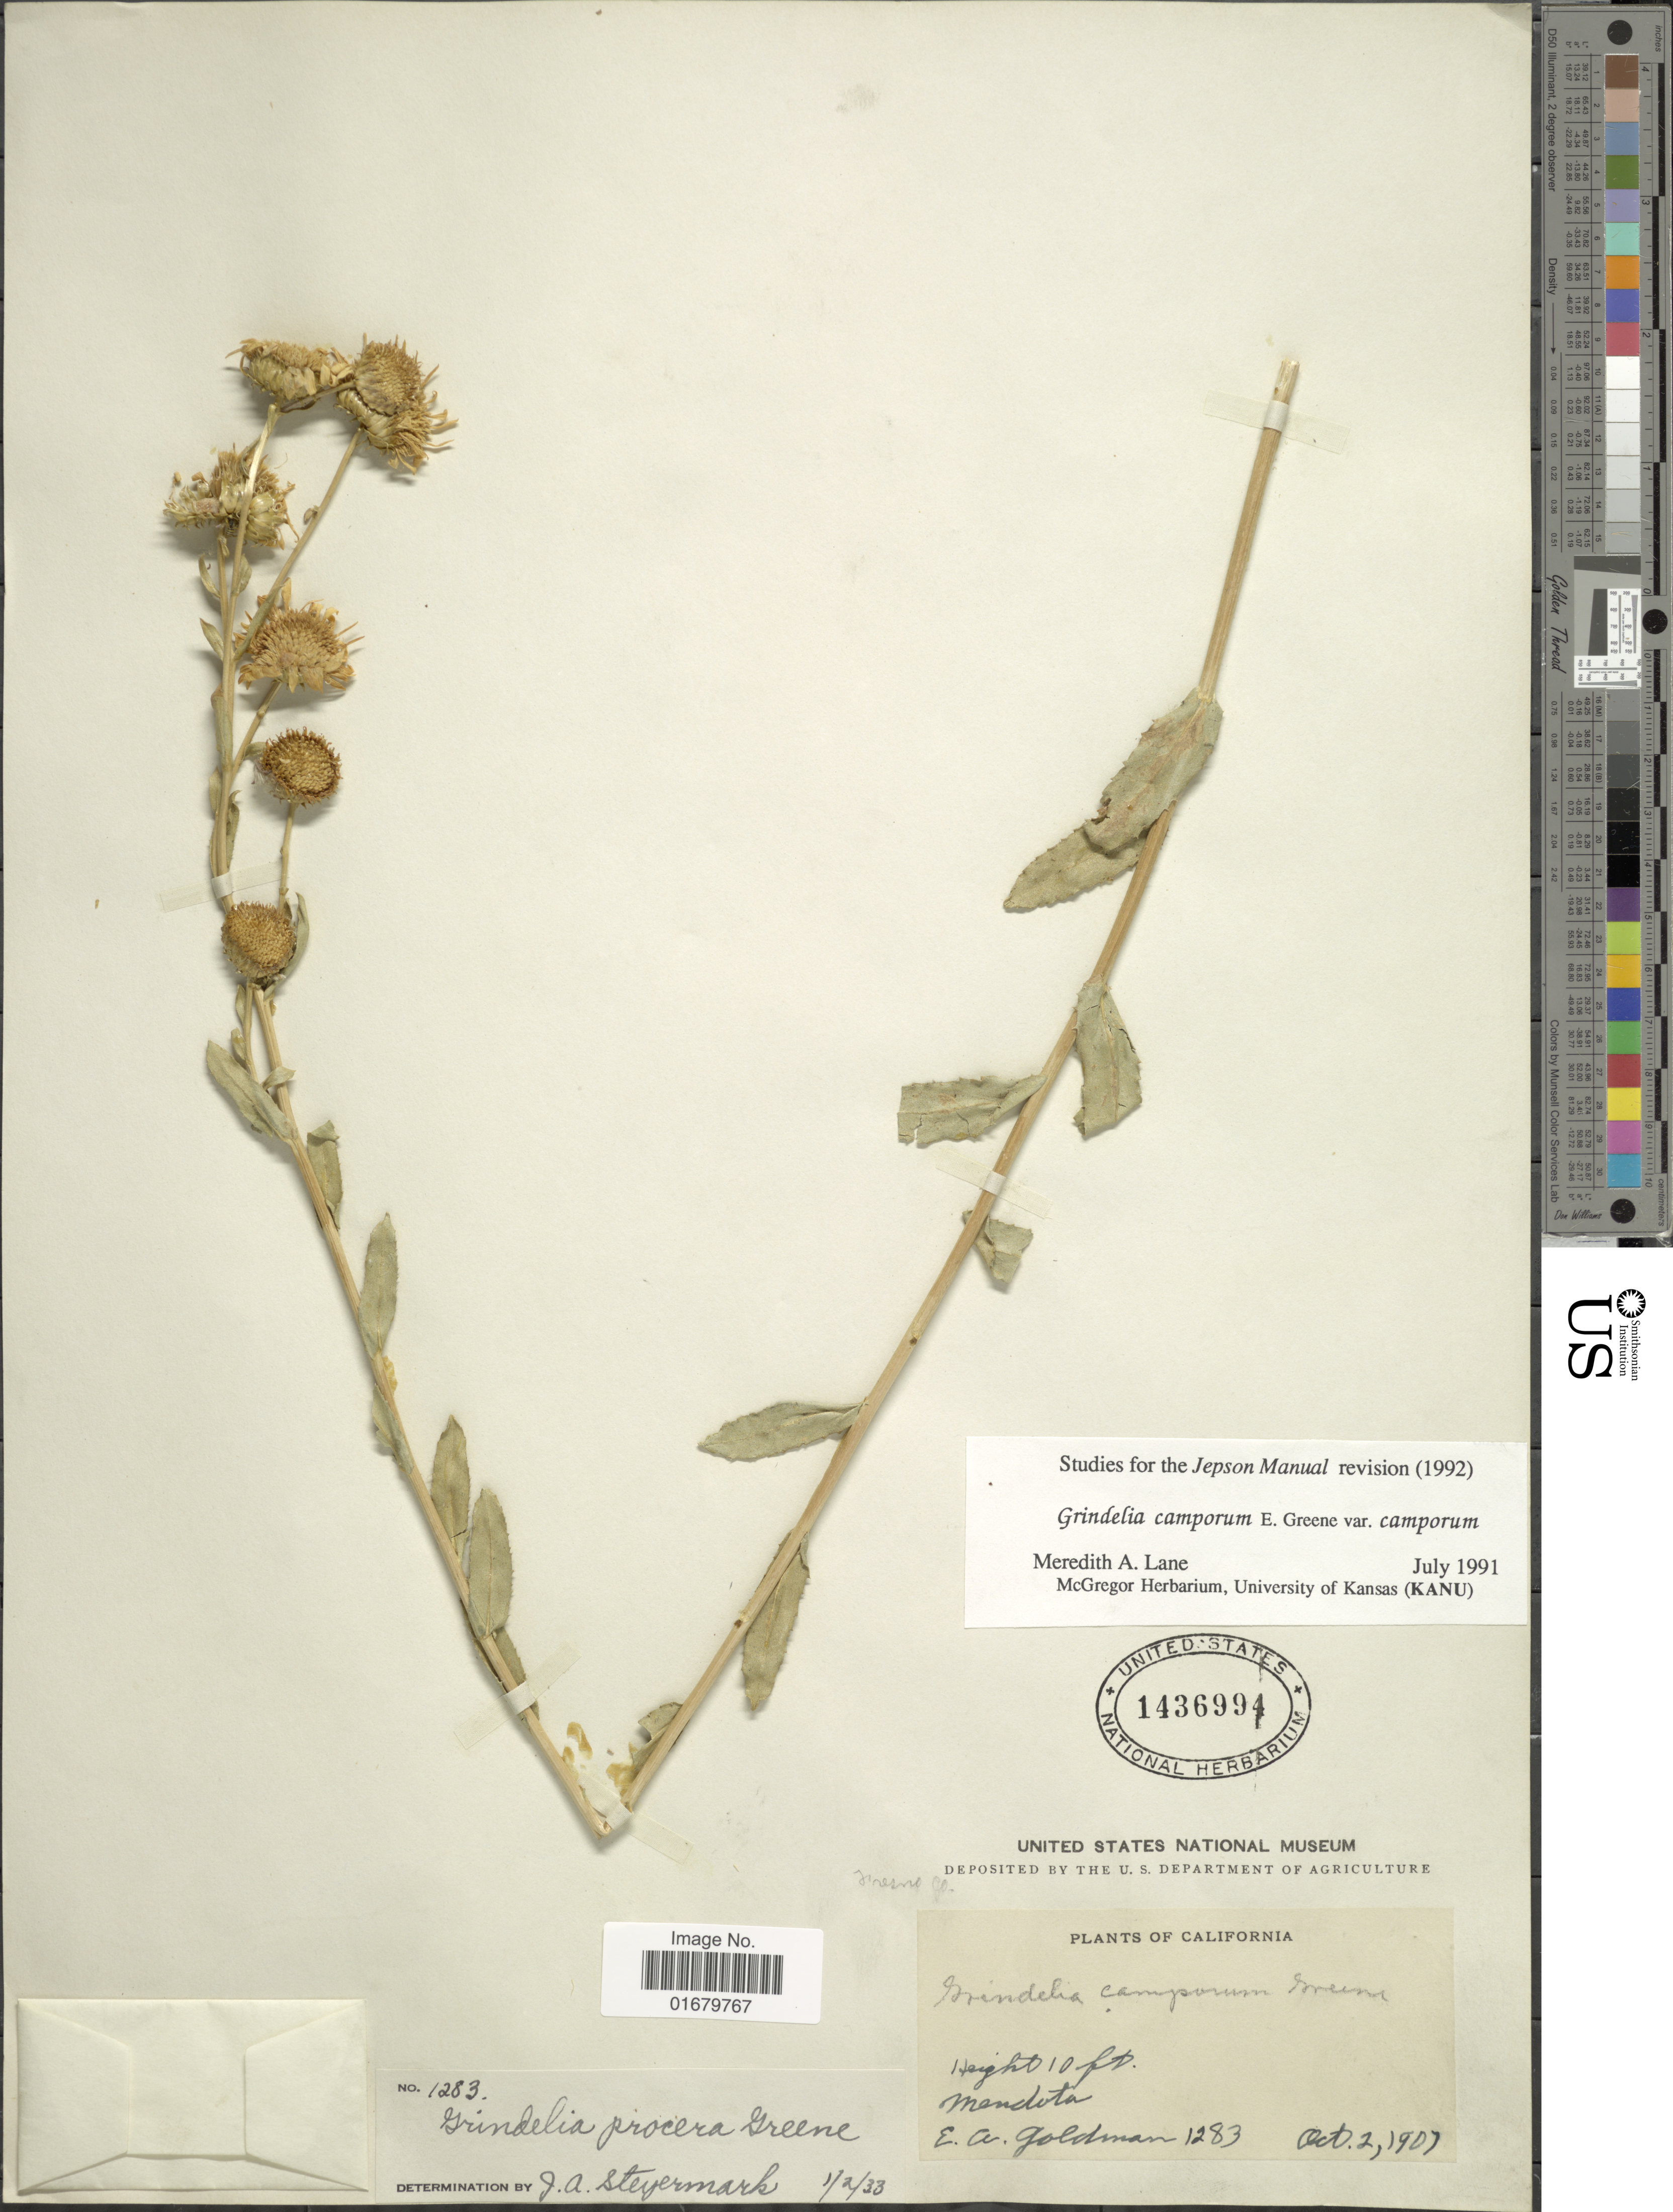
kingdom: Plantae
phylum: Tracheophyta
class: Magnoliopsida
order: Asterales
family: Asteraceae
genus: Grindelia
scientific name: Grindelia camporum var. camporum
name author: Greene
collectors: E. A. Goldman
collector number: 1283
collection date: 1907-10-02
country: United States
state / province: California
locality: Mandota.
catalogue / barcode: US 1436994